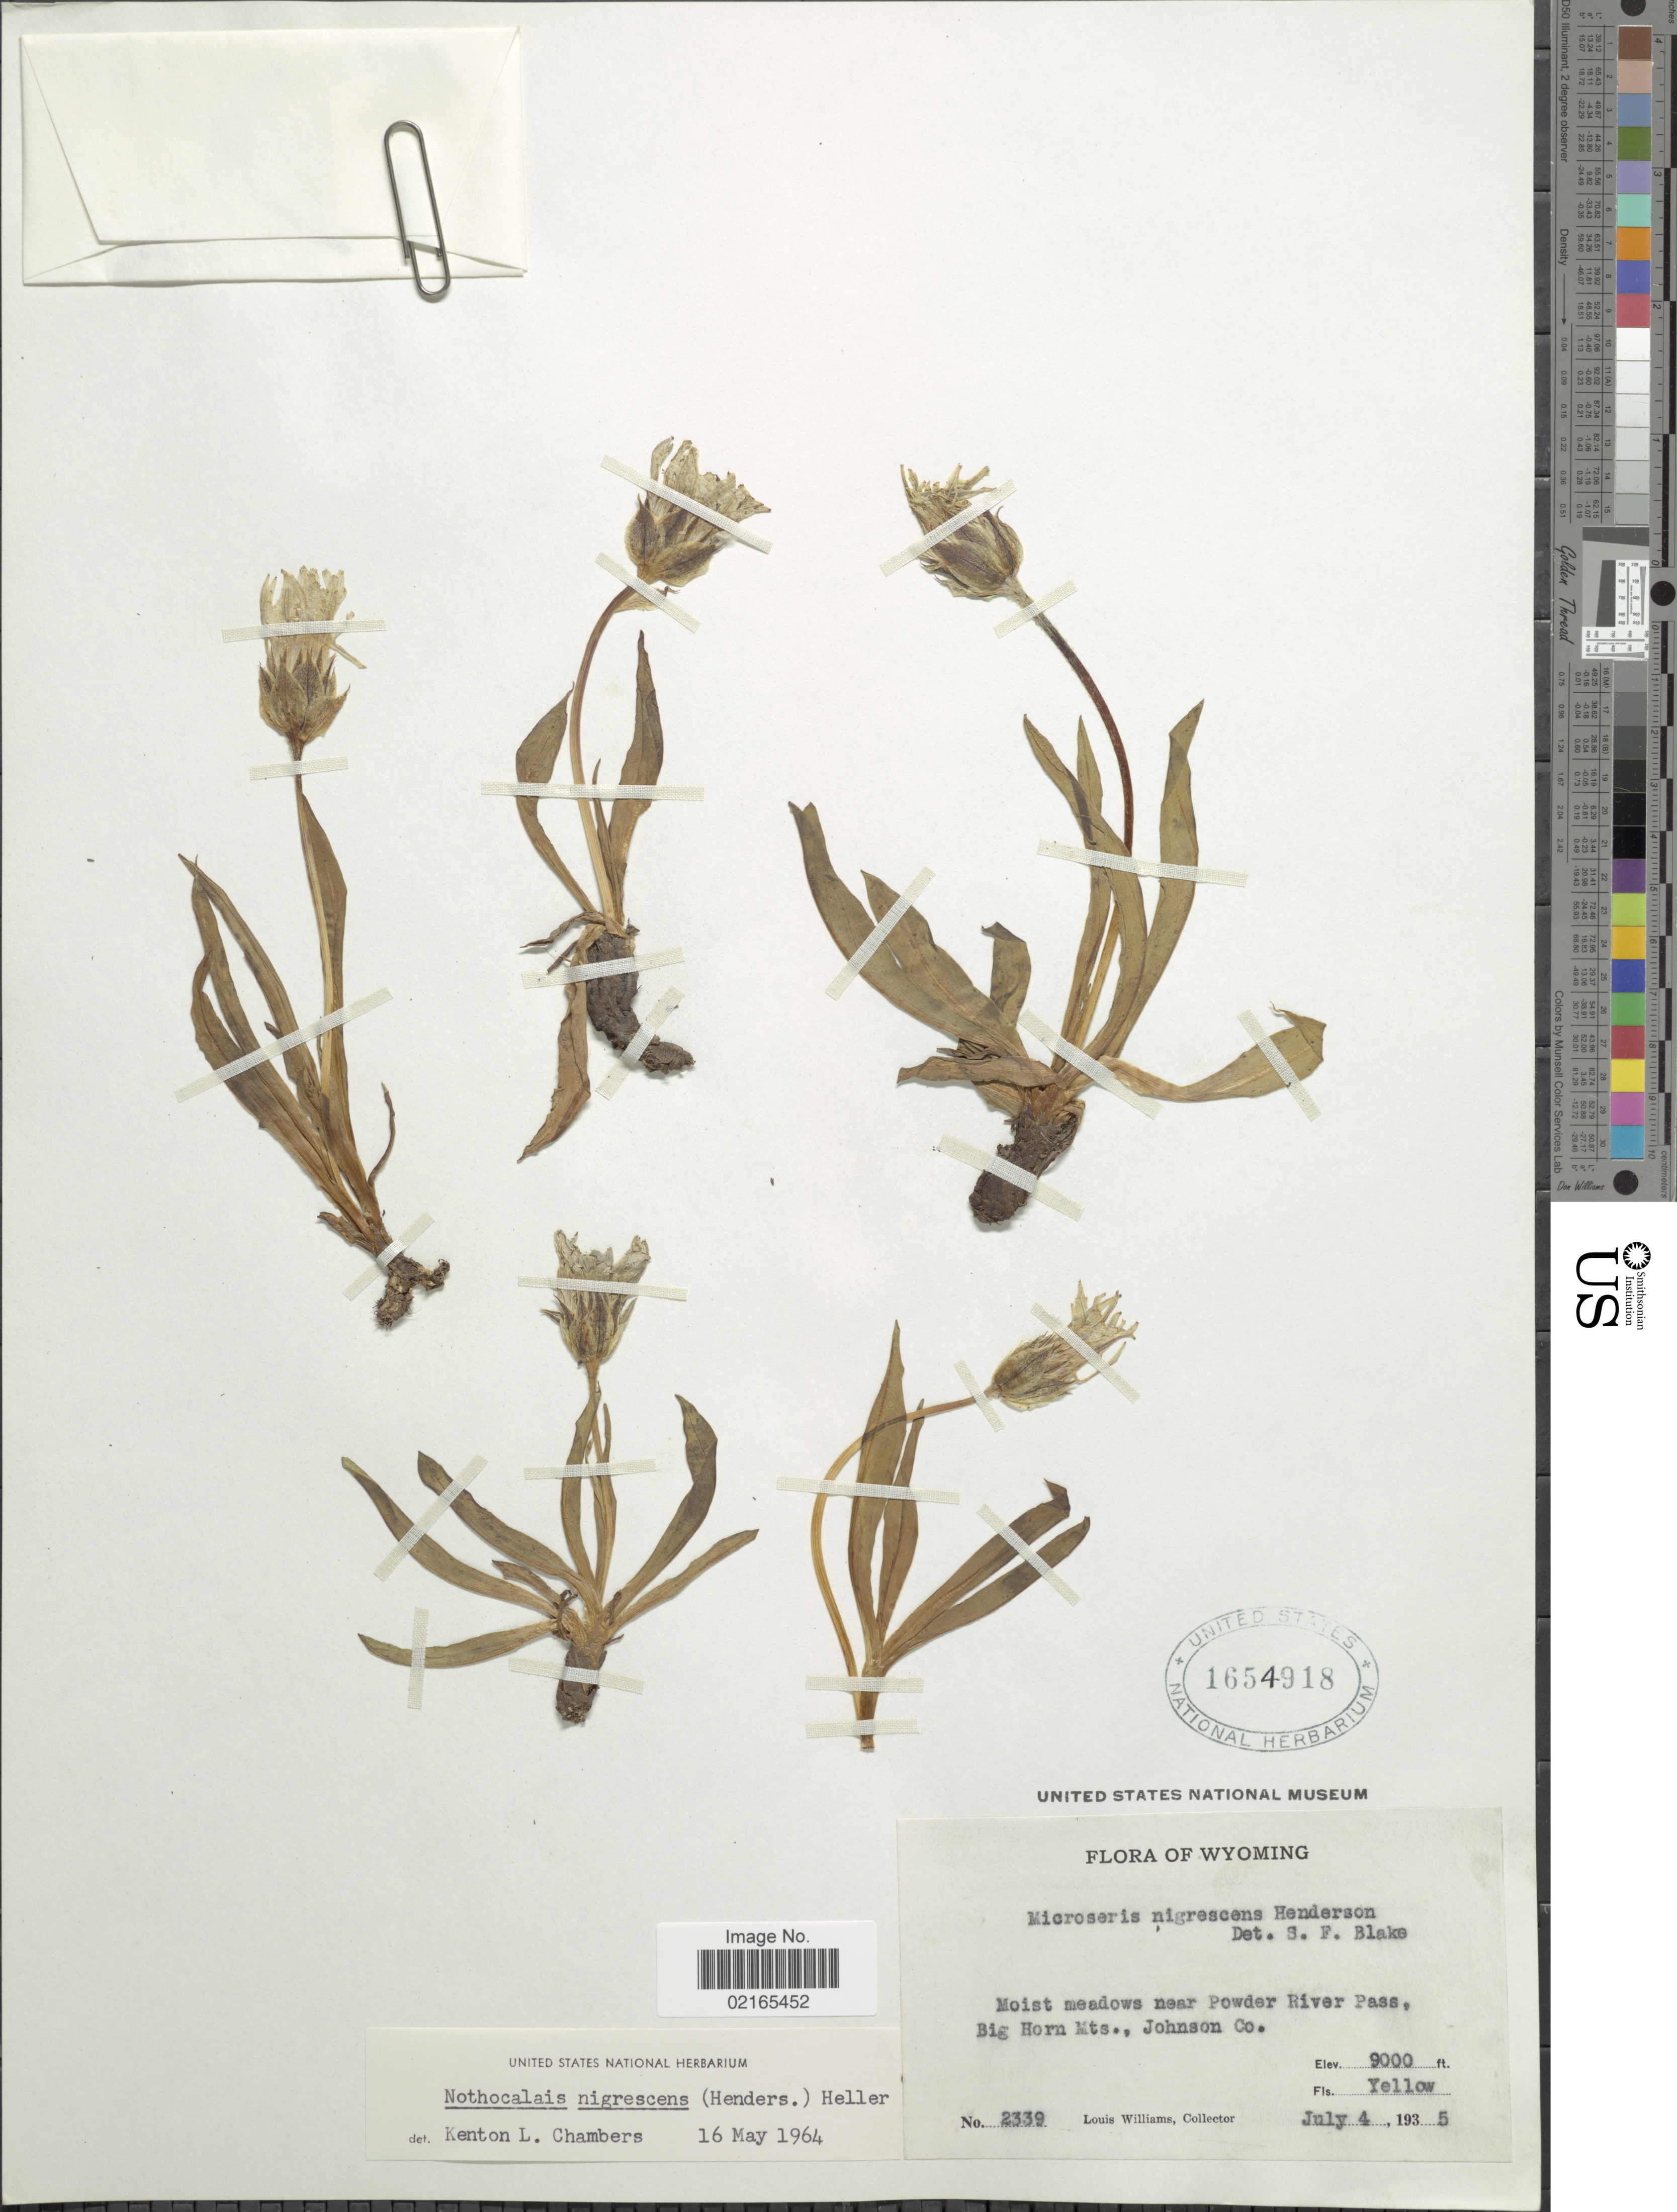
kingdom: Plantae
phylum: Tracheophyta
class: Magnoliopsida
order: Asterales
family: Asteraceae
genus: Nothocalais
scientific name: Nothocalais nigrescens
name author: (L.F. Hend.) A. Heller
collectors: L. G. Williams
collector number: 2339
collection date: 1935-07-04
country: United States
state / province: Wyoming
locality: Moist meadows near Powder River Pass, Big Horn Mts., Johnson Co.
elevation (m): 2743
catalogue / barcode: US 1654918